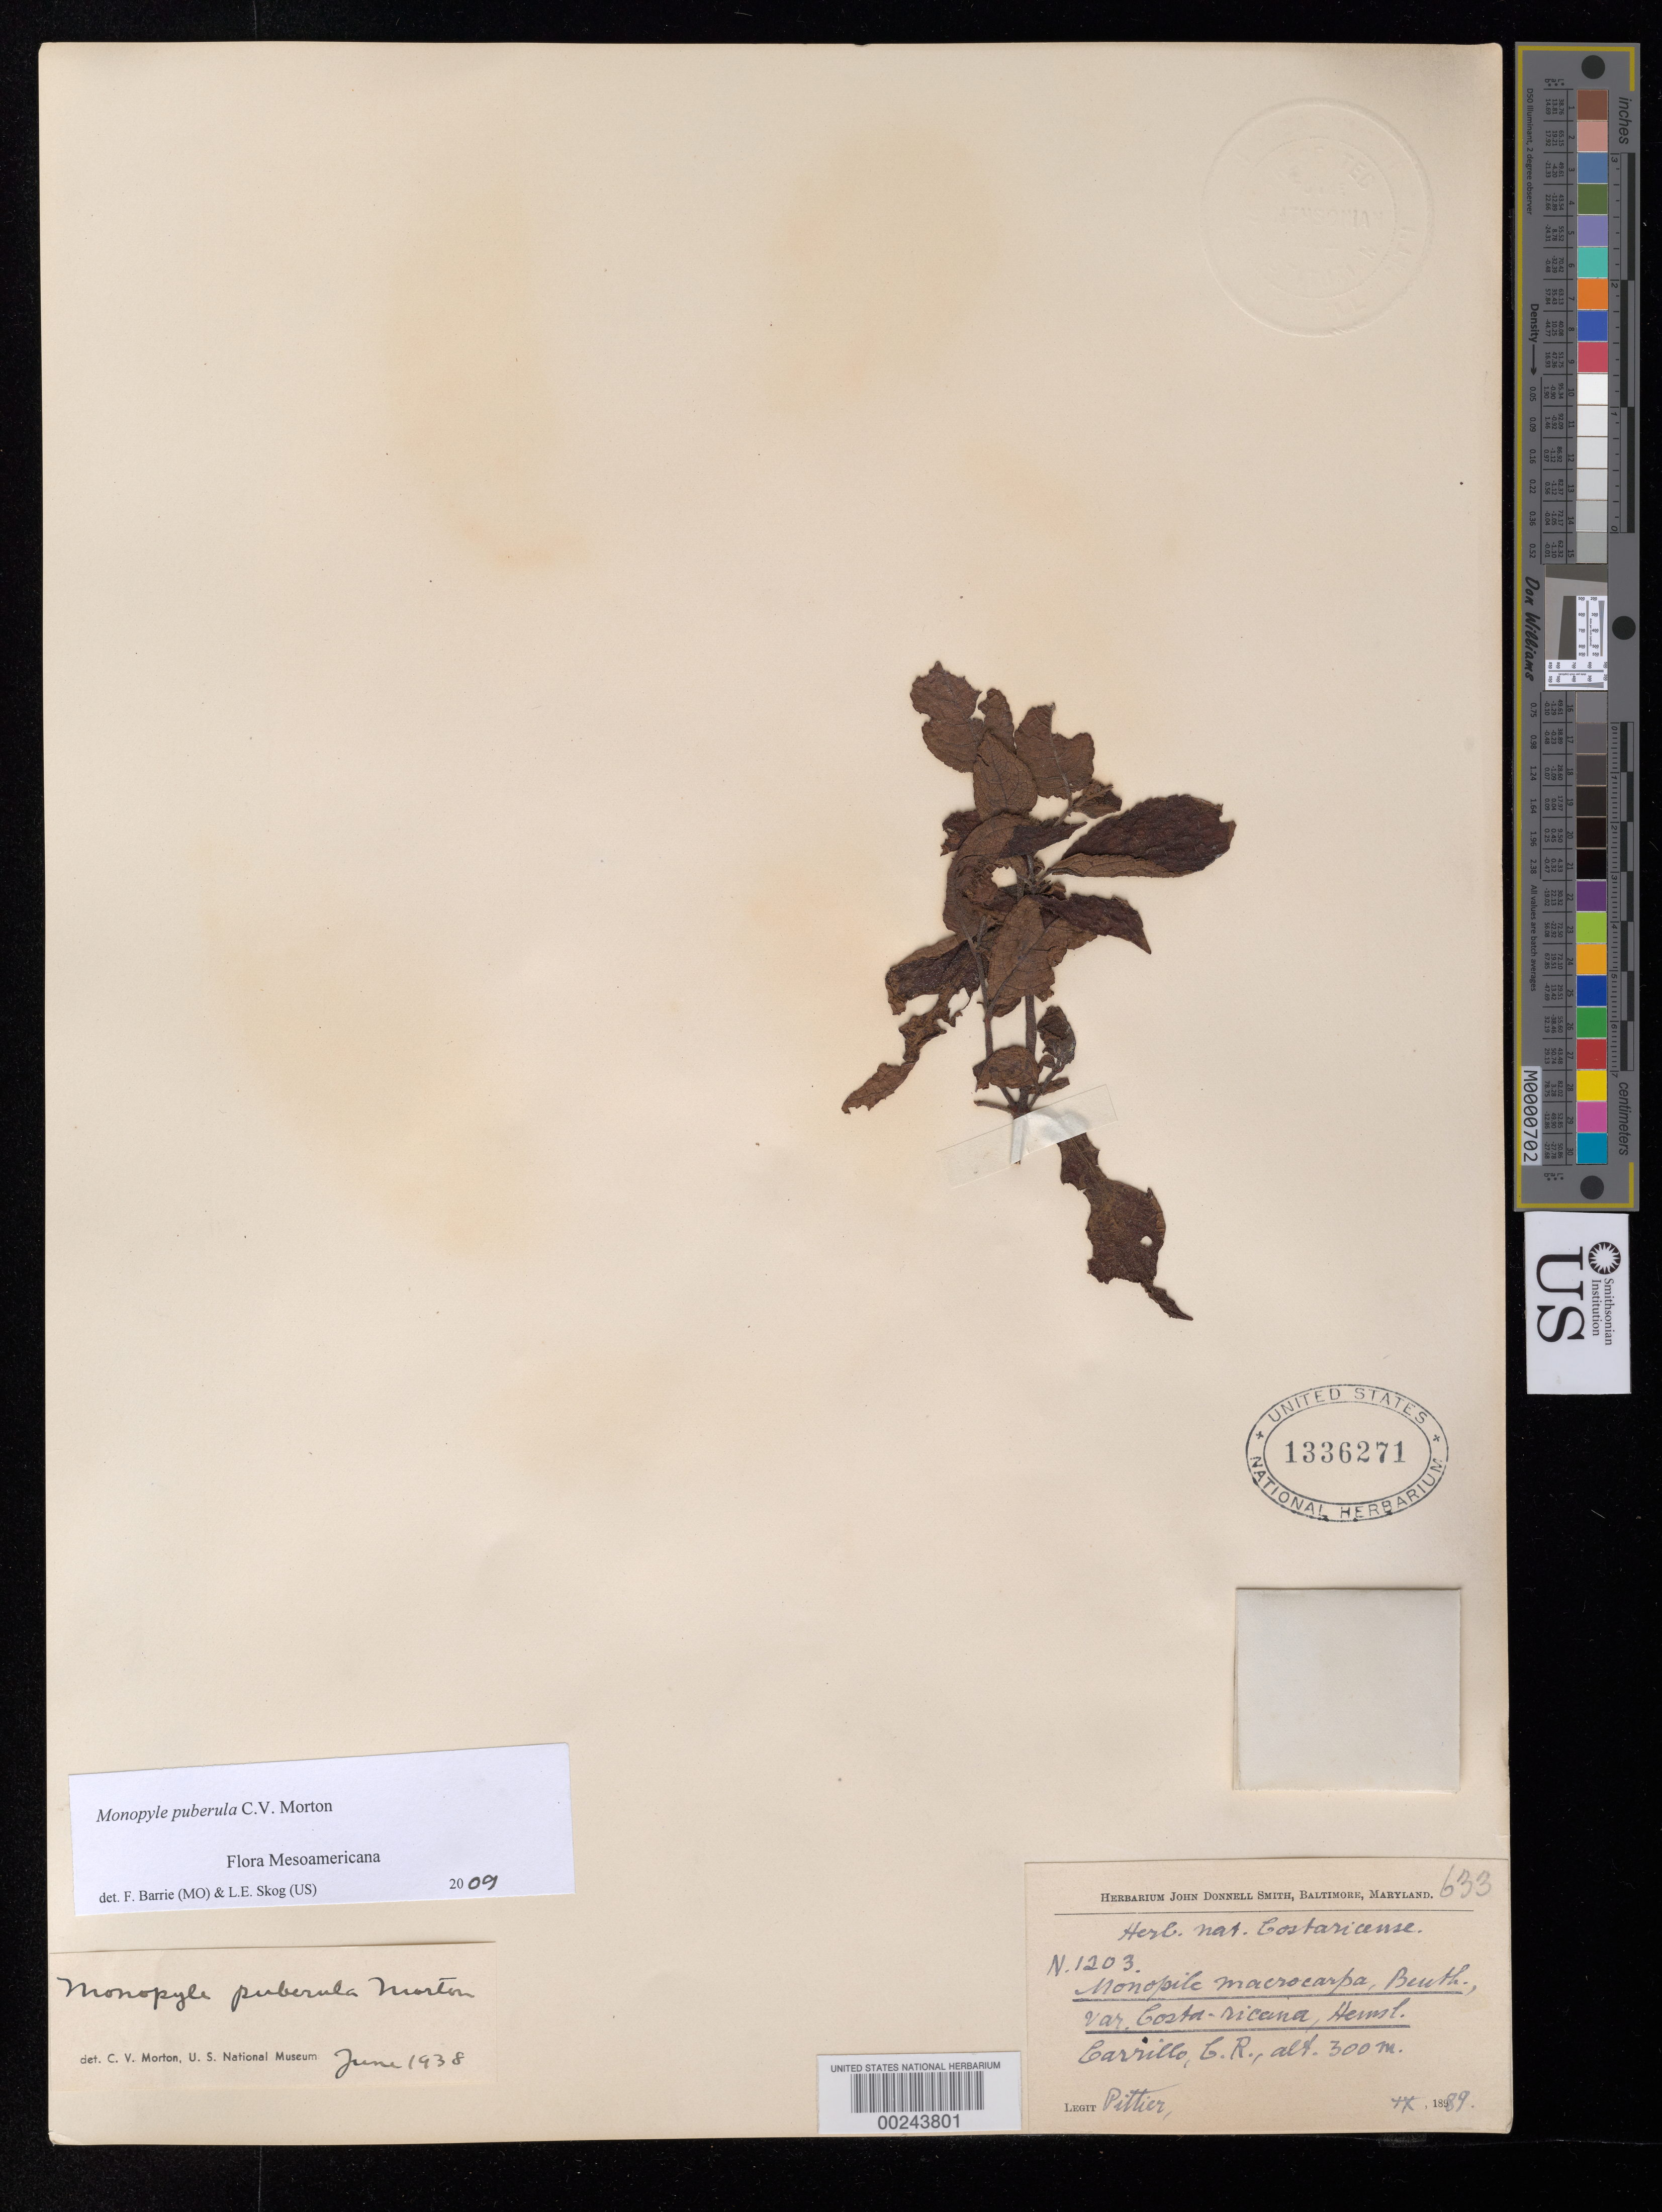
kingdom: Plantae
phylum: Tracheophyta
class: Magnoliopsida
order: Lamiales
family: Gesneriaceae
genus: Monopyle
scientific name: Monopyle puberula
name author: C.V. Morton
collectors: H. F. Pittier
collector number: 1203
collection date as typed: Sep 1889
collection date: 1889-09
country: Costa Rica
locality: Carrillo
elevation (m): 300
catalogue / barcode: US 1336271